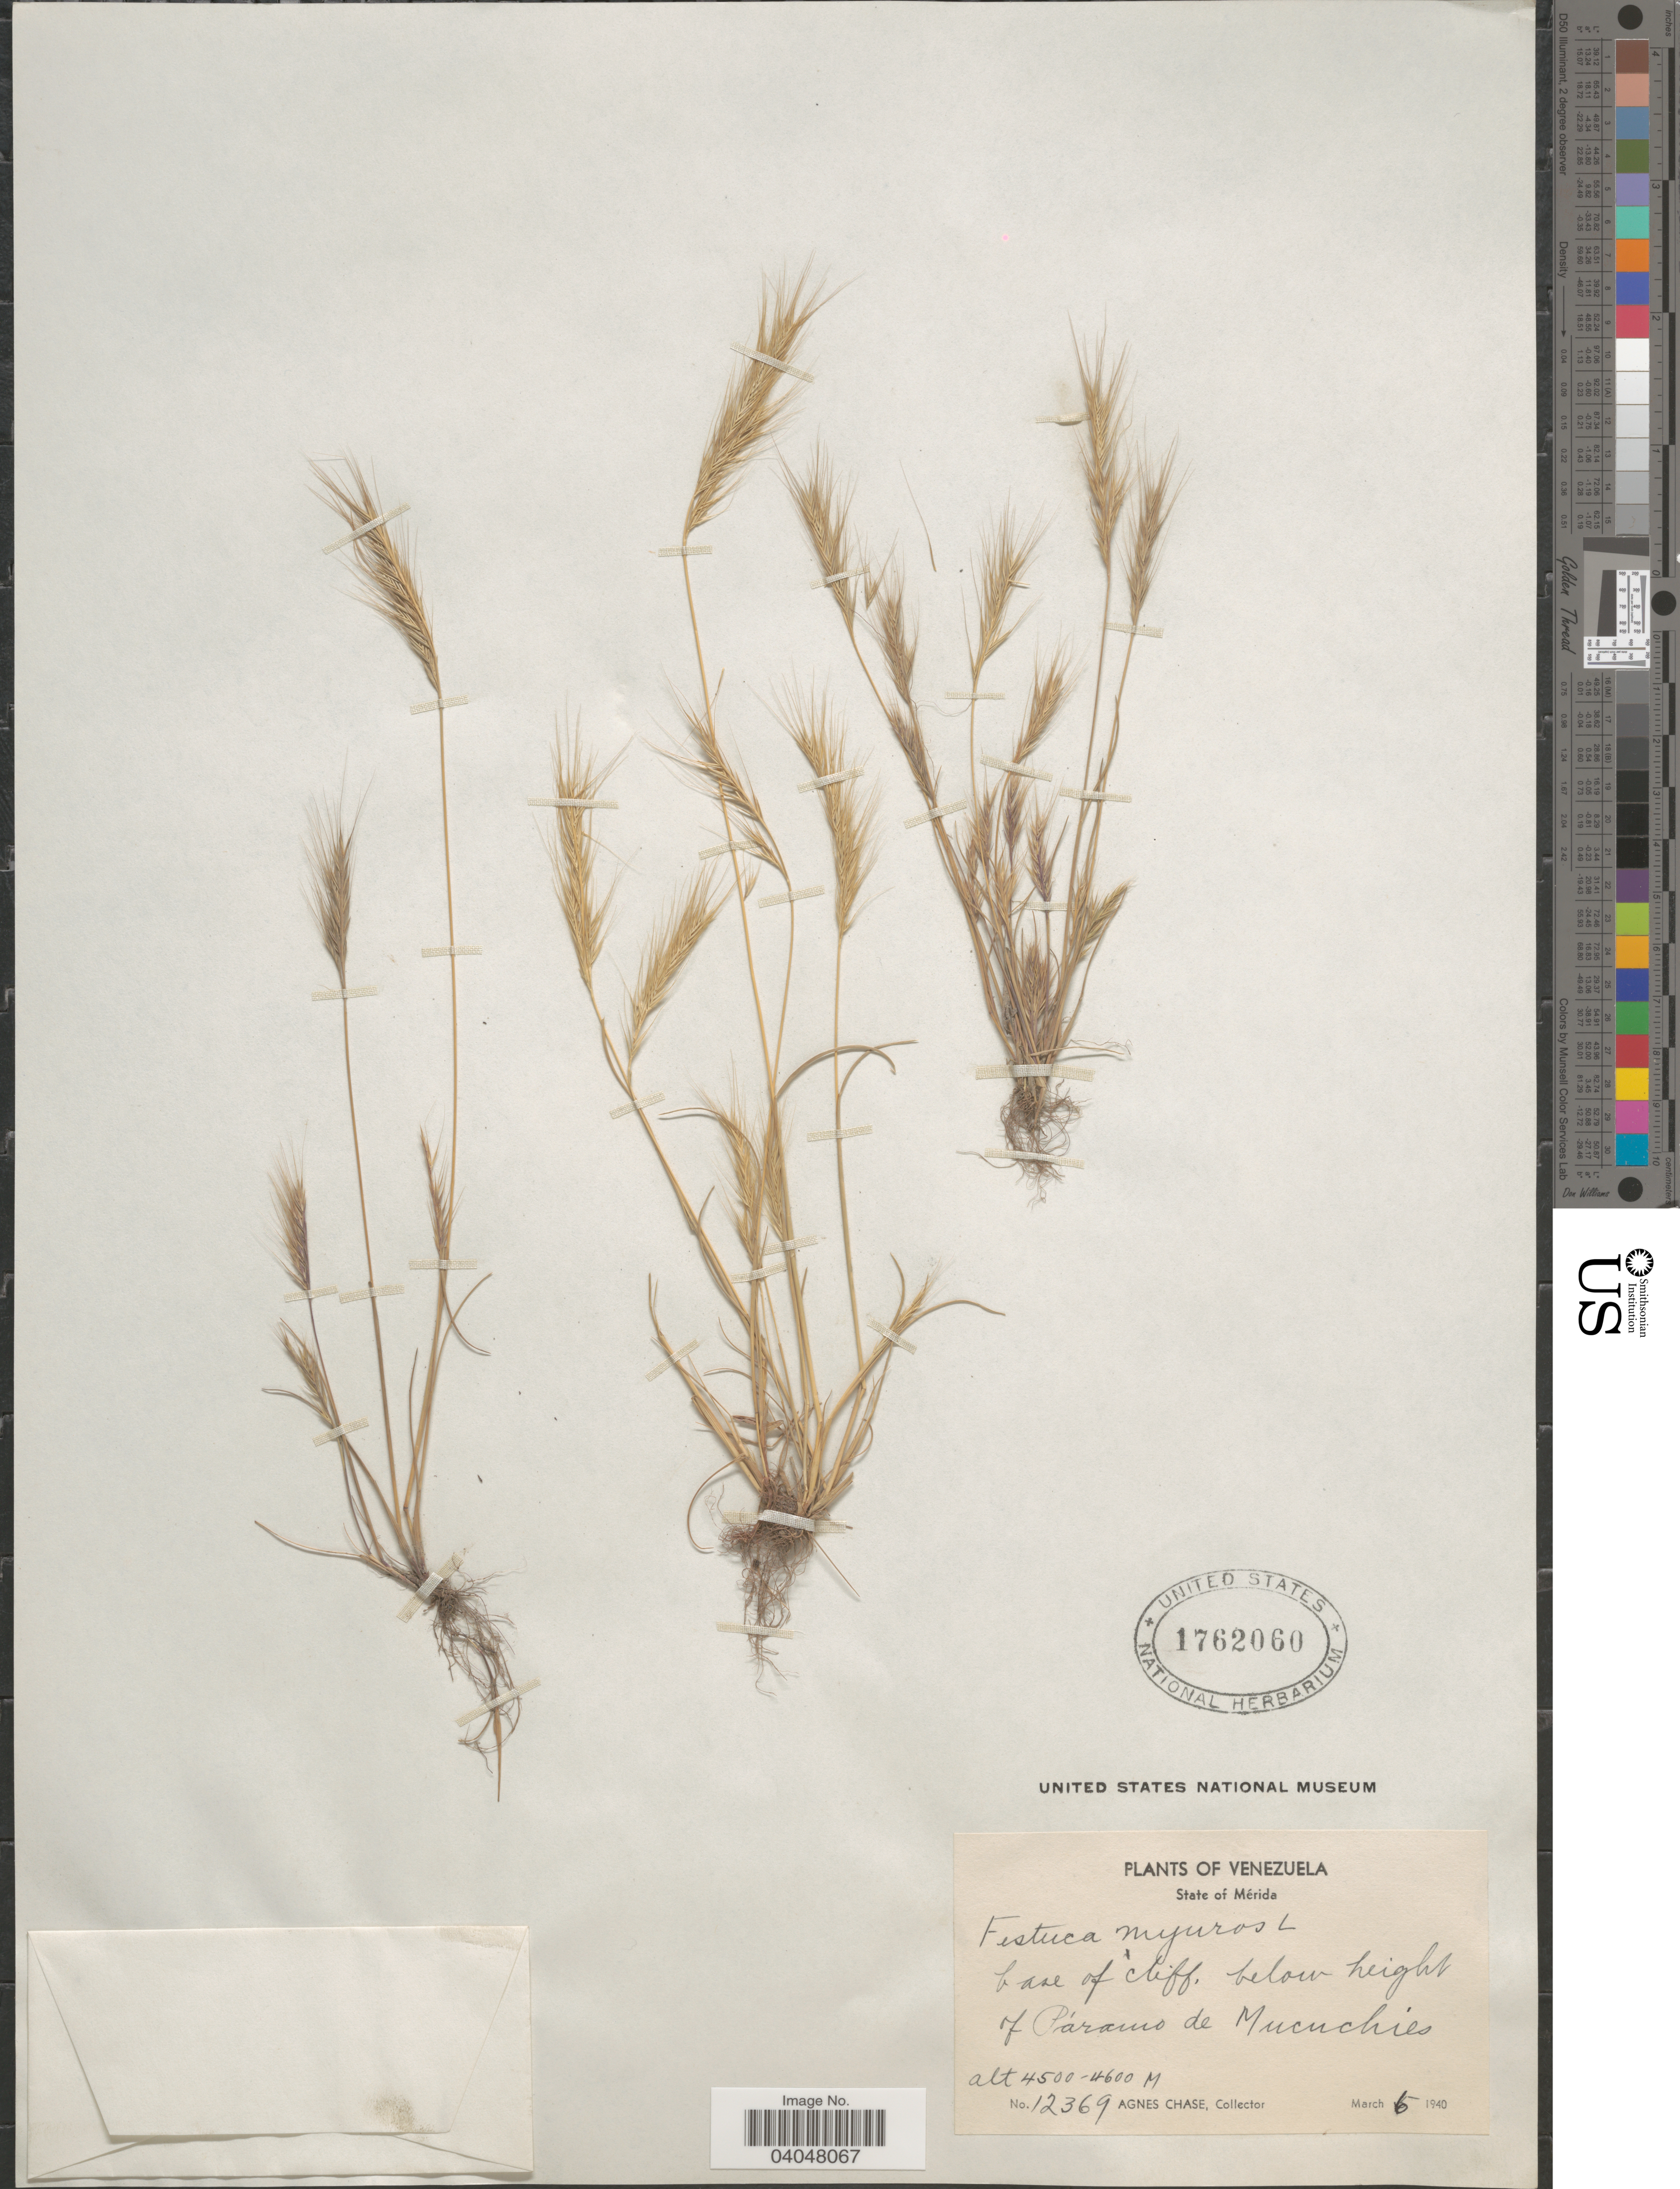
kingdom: Plantae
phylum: Tracheophyta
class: Liliopsida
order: Poales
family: Poaceae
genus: Festuca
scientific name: Festuca myuros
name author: L.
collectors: A. Chase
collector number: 12369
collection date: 1940-03-06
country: Venezuela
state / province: Merida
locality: Base of cliff, below height of Páramo de Mucuchies.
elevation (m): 4500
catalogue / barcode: US 1762060